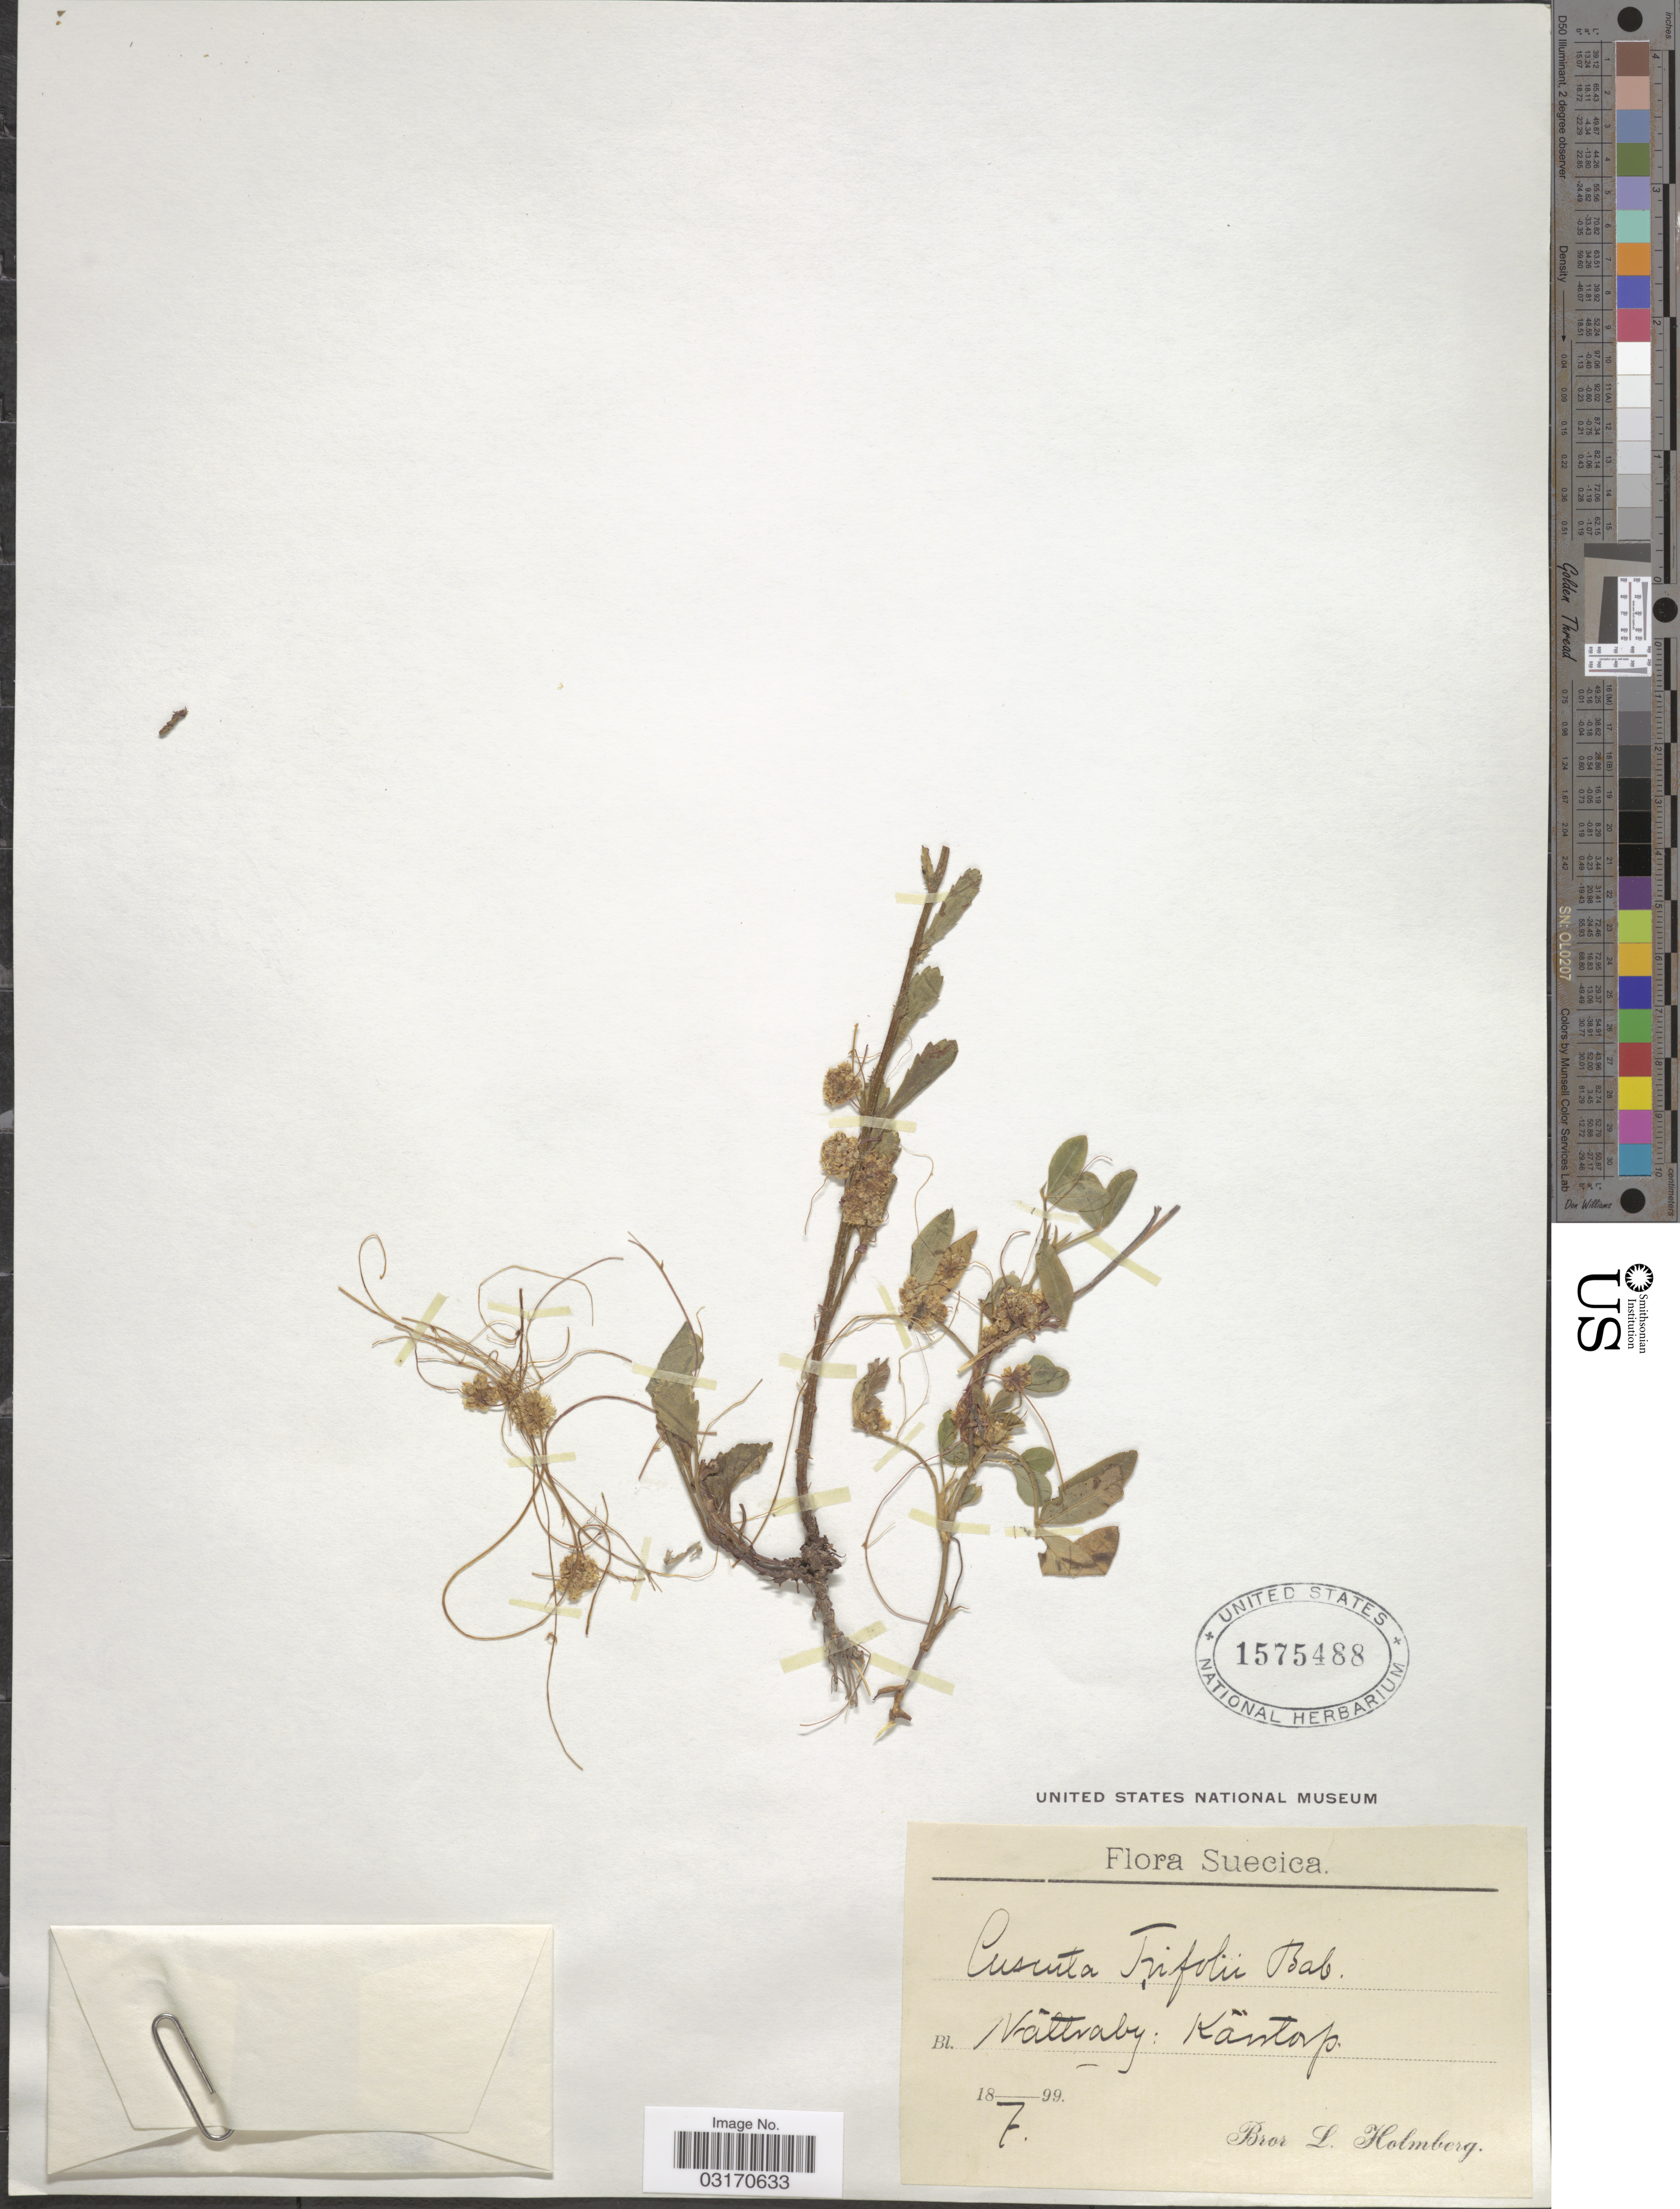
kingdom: Plantae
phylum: Tracheophyta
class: Magnoliopsida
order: Solanales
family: Convolvulaceae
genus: Cuscuta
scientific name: Cuscuta epithymum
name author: Murray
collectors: L. Holmberg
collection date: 1899-07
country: Sweden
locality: Suecica. Nattraby: Käntorp.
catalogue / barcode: US 1575488